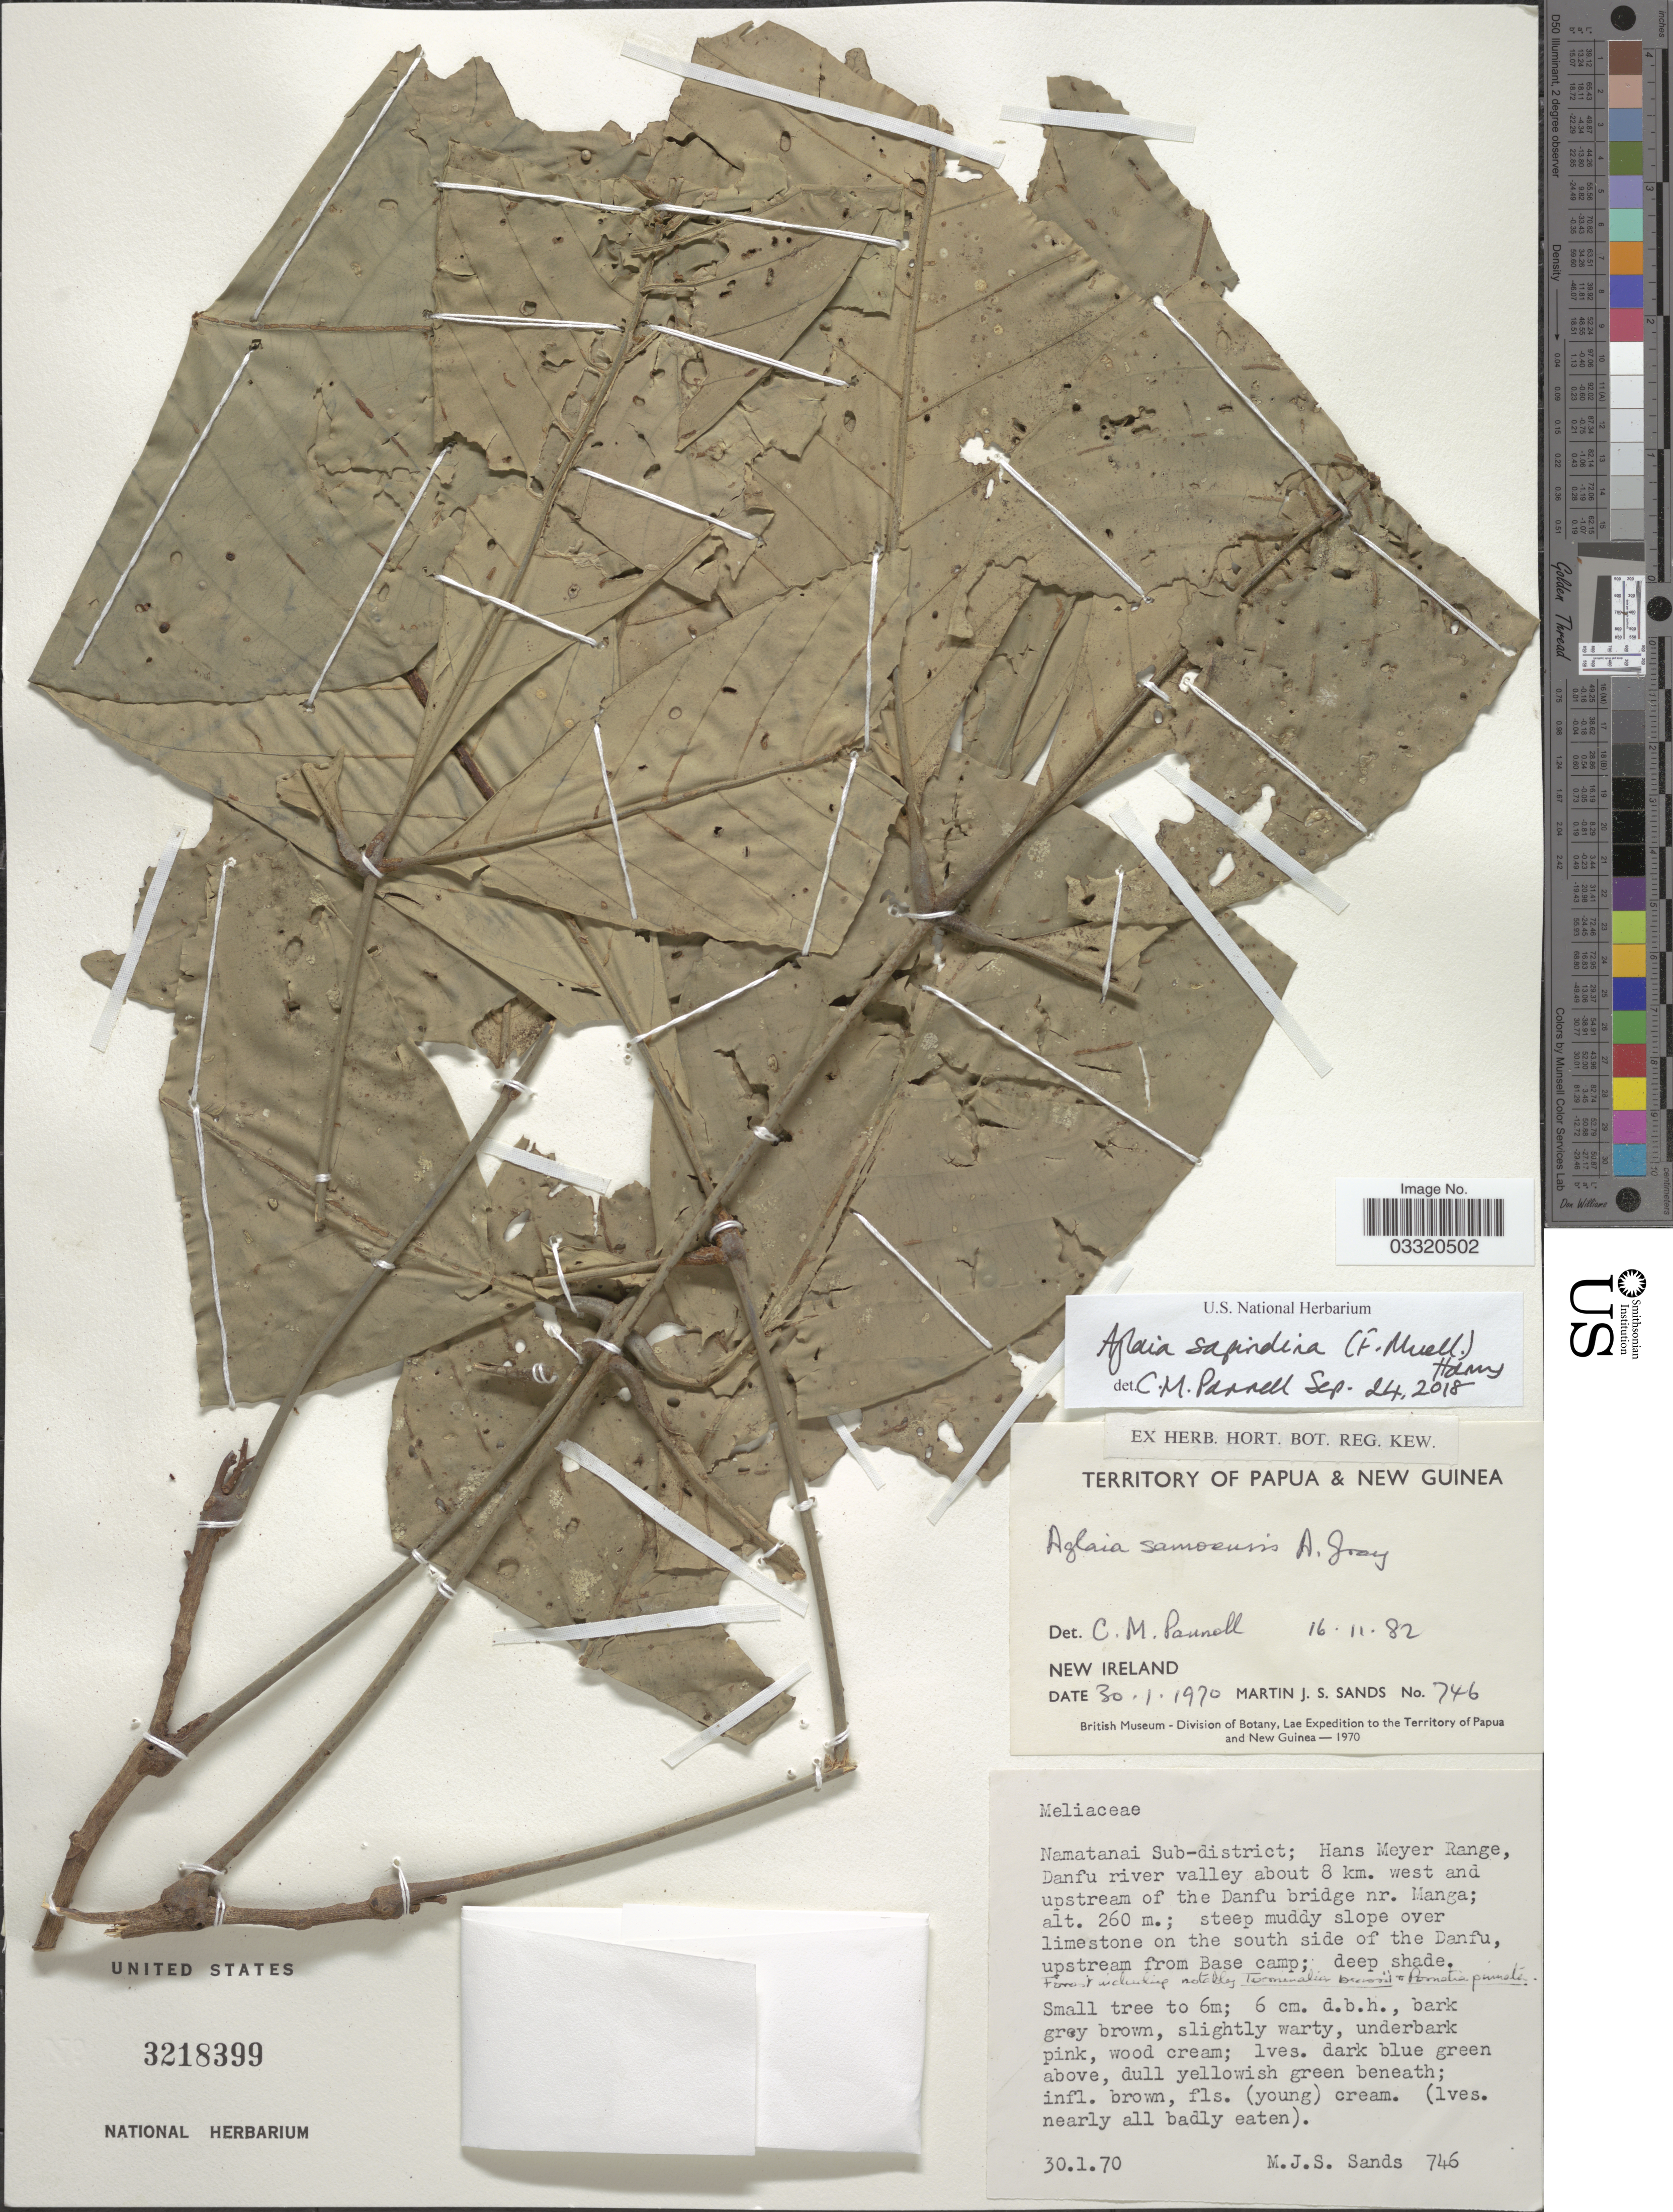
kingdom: Plantae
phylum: Tracheophyta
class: Magnoliopsida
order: Sapindales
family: Meliaceae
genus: Aglaia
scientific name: Aglaia sapindina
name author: (F. Muell.) Harms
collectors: M. Sands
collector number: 746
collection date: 1970-01-30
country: Papua New Guinea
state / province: New Ireland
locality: Territory of Papua & New Guinea. Namatanai Sub-district; Hans Meyer Range, Danfu river valley about 8 km. west and upstream of the Danfu bridge nr. Manga; steep muddy slope over limestone on the south side of the Danfu, upstream from Base camp.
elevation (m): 260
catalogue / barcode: US 3218399